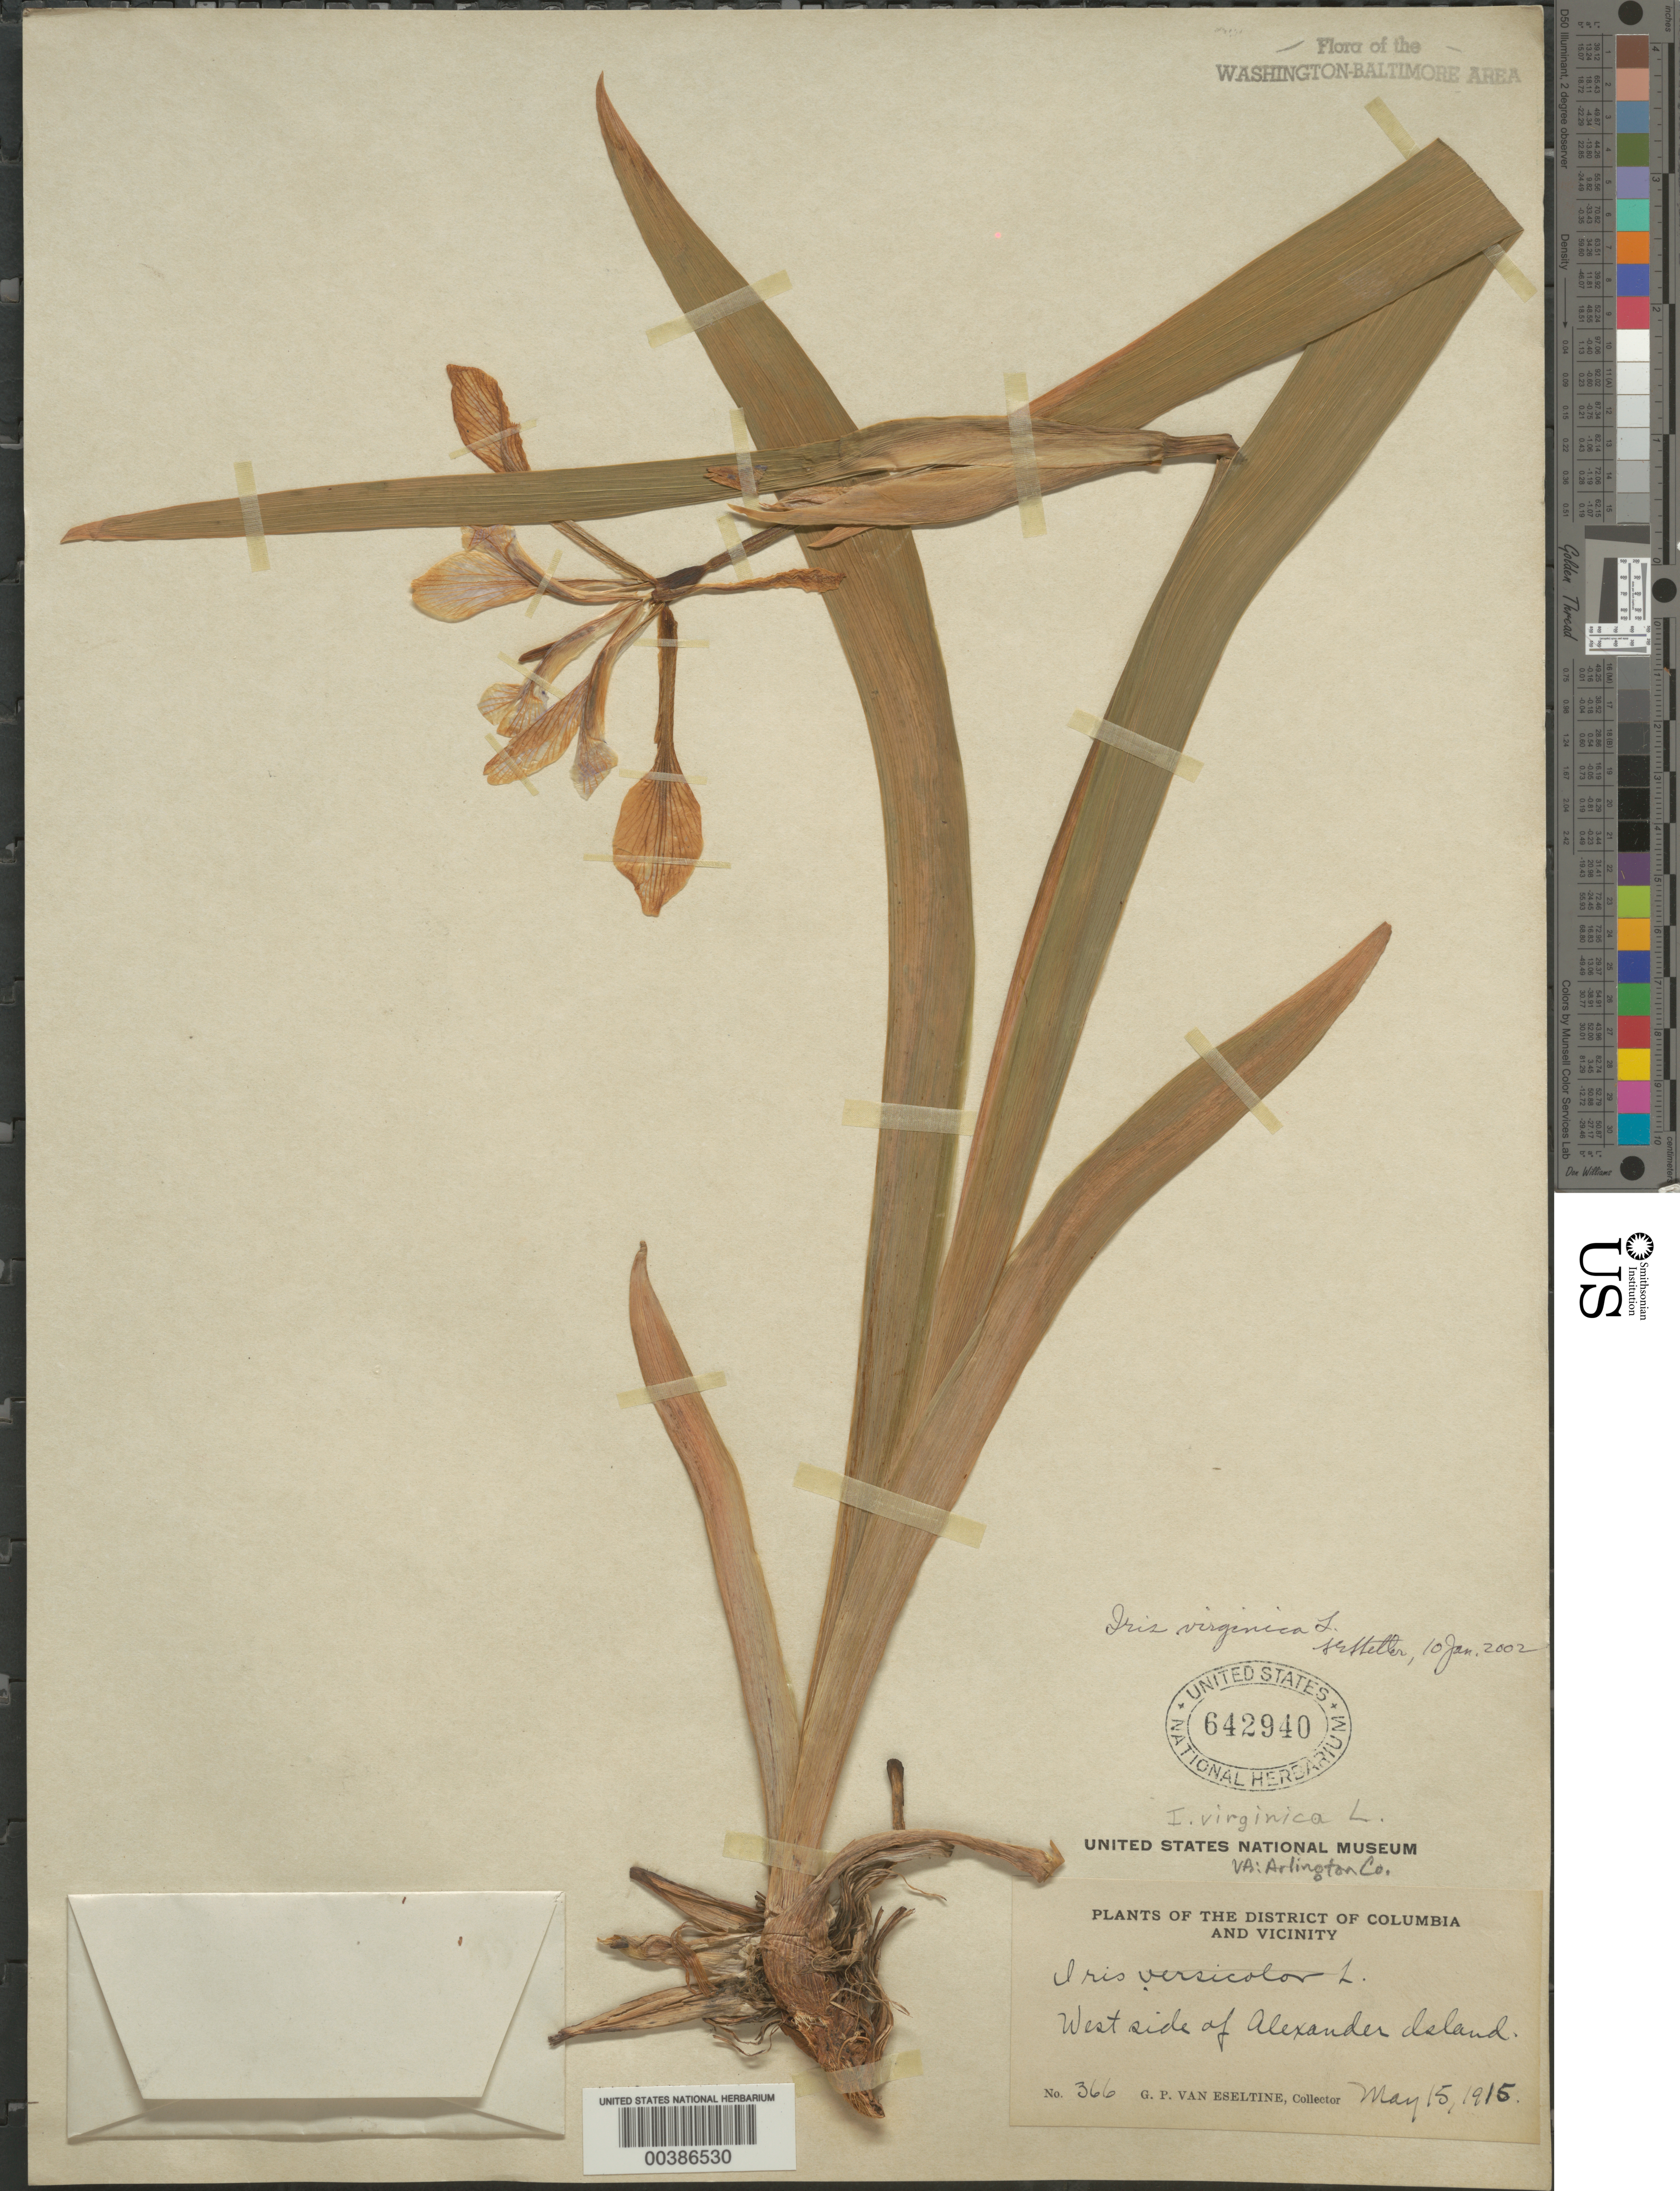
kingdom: Plantae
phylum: Tracheophyta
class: Liliopsida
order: Asparagales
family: Iridaceae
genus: Iris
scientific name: Iris virginica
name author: L.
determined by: Shetler, Stanwyn G., (US), NMNH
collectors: G. P. Van Eseltine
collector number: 366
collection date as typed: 15 May 1915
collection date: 1915-05-15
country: United States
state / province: Virginia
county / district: Arlington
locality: Alexander Island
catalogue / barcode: US 642940